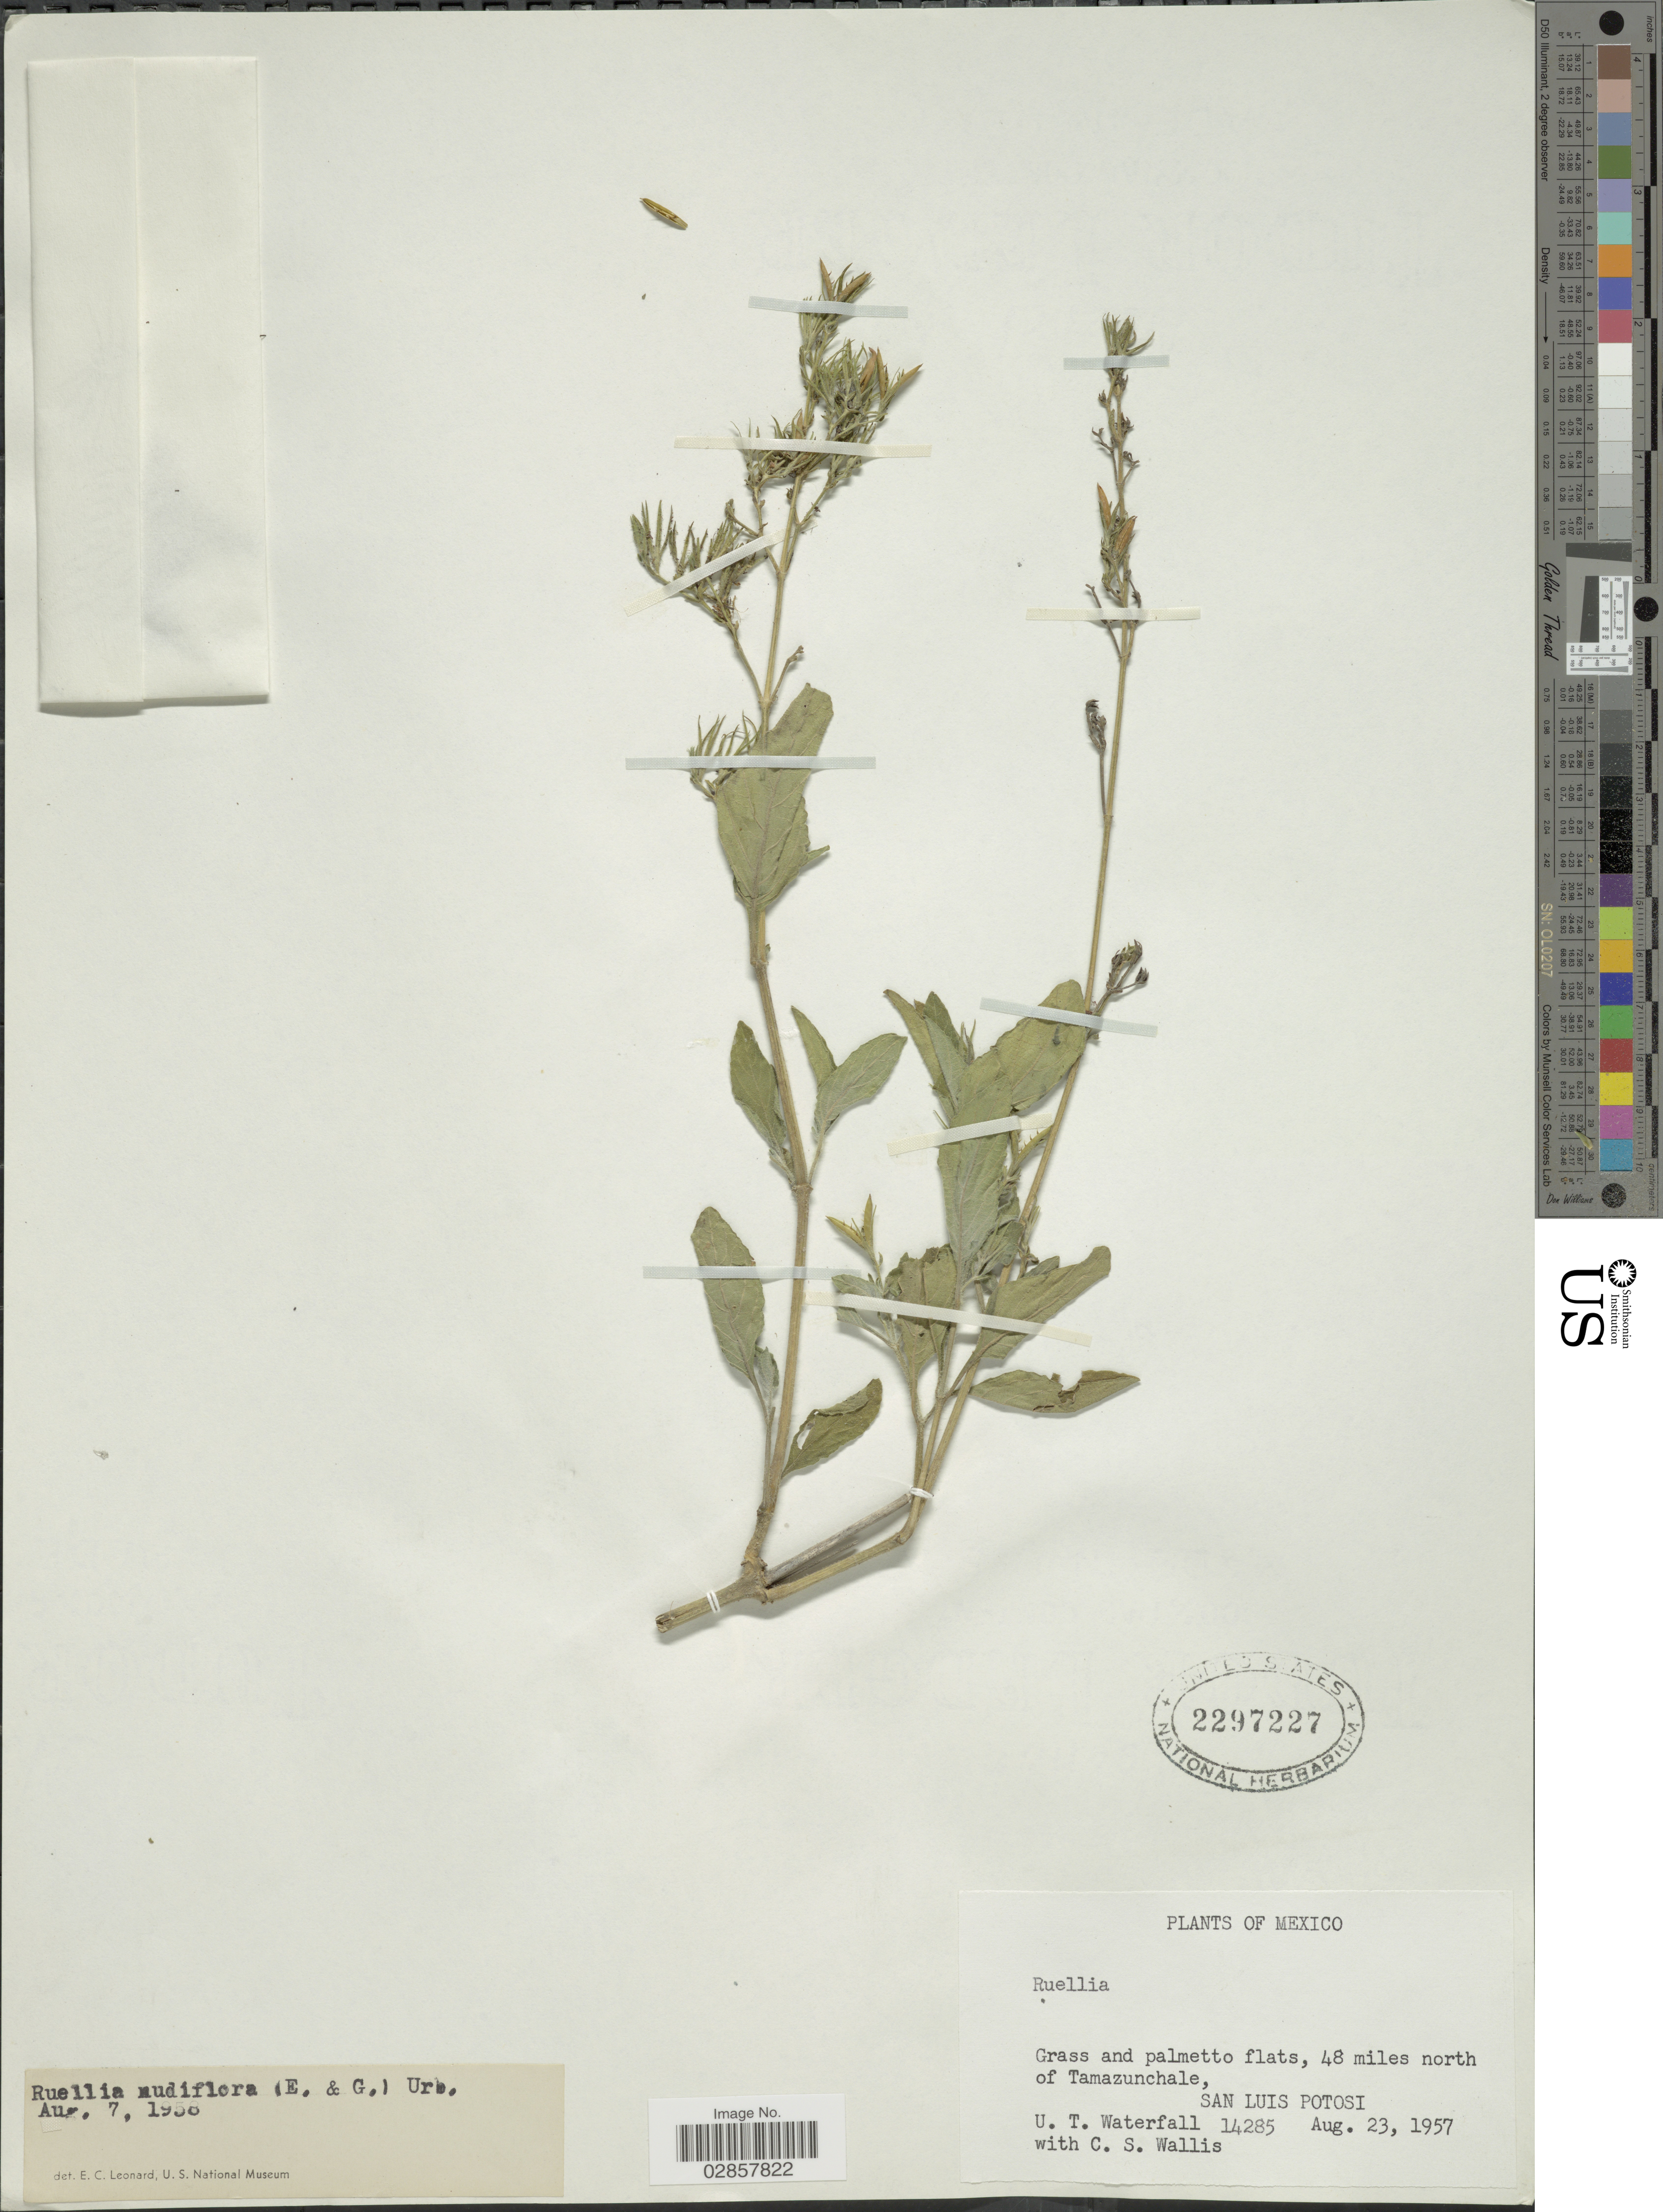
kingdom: Plantae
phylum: Tracheophyta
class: Magnoliopsida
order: Lamiales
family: Acanthaceae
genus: Ruellia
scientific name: Ruellia nudiflora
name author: (Engelm. & A. Gray) Urb.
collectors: U. T. Waterfall & C. S. Wallis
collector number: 14285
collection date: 1957-08-23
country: Mexico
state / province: San Luis Potosí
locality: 48 miles north of Tamazunchale.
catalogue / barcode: US 2297227